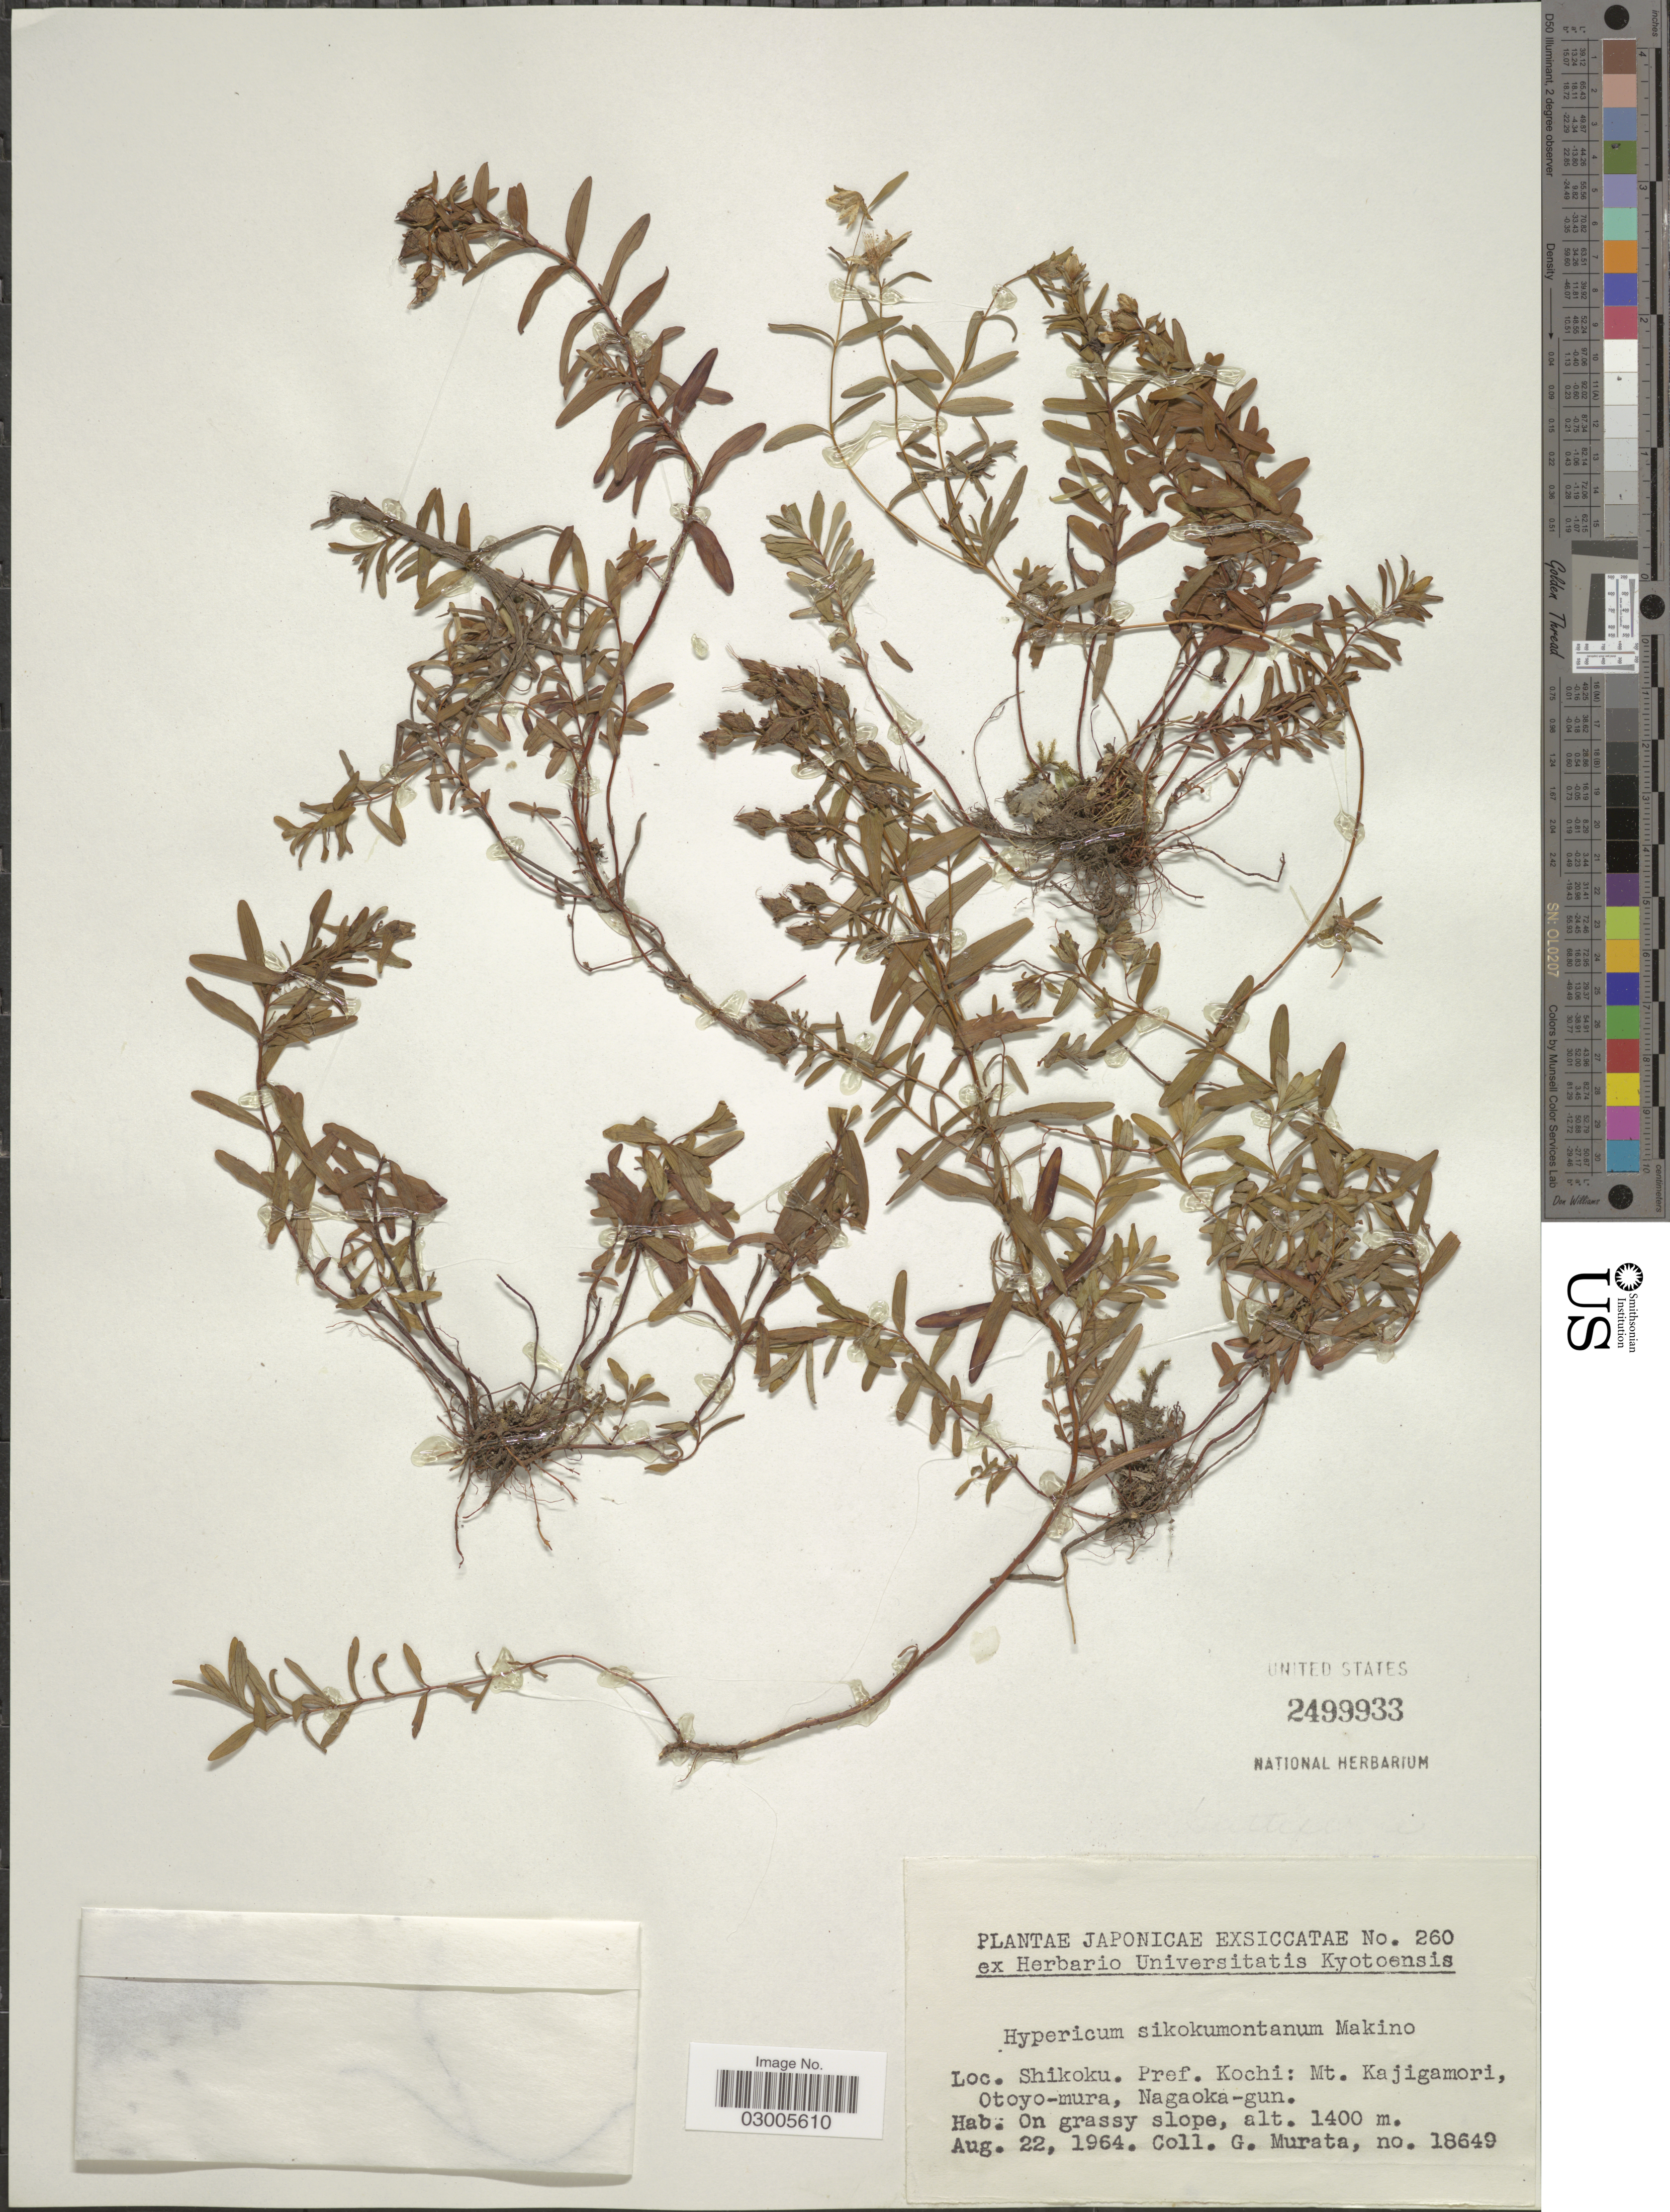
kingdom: Plantae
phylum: Tracheophyta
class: Magnoliopsida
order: Malpighiales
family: Hypericaceae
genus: Hypericum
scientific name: Hypericum sikokumontanum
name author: Makino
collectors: G. Murata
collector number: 18649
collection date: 1964-08-22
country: Japan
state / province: Koti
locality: Shikoku. Pref. Kochi: Mt. Kajigamori, Otoyo-mura, Nagaoka-gun.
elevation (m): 1400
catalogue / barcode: US 2499933